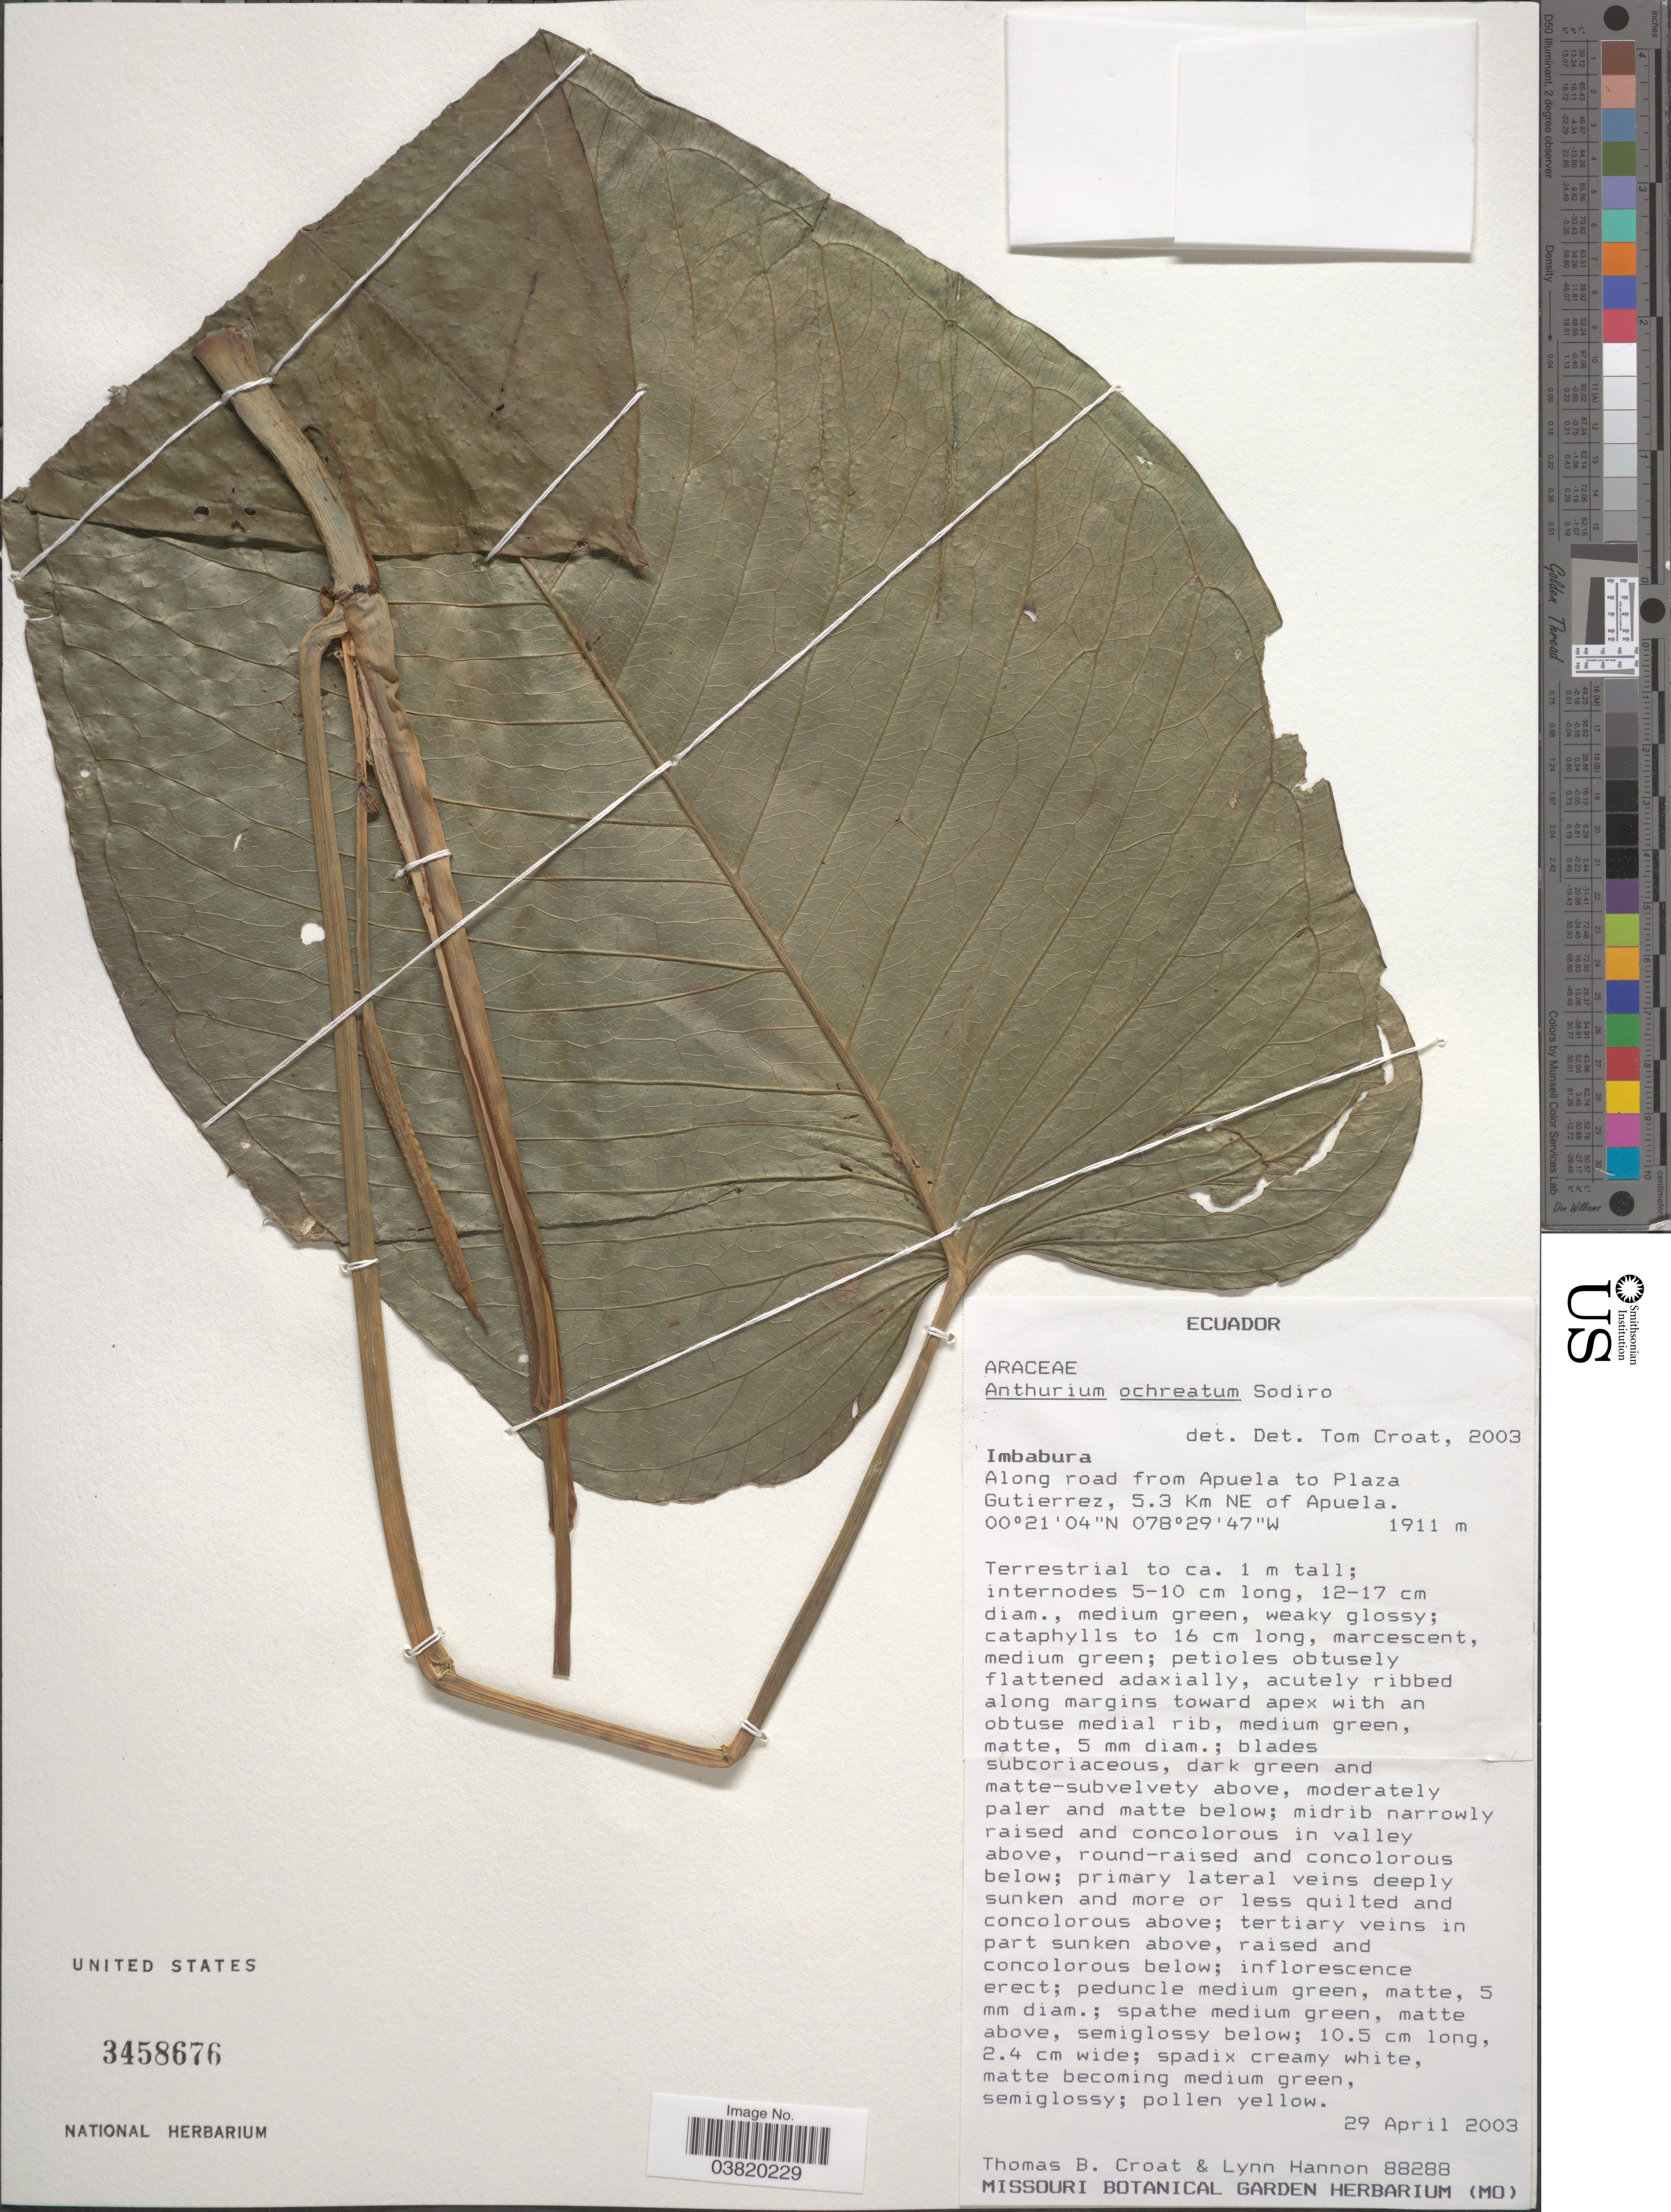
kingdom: Plantae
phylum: Tracheophyta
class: Liliopsida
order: Alismatales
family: Araceae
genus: Anthurium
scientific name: Anthurium ochreatum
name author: Sodiro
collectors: T. B. Croat & L. Hannon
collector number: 88288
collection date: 2003-04-29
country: Ecuador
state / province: Imbabura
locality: Along road from Apuela to Plaza Gutierrez, 5.3 Km NE of Apuela.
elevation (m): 1911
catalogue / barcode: US 3458676